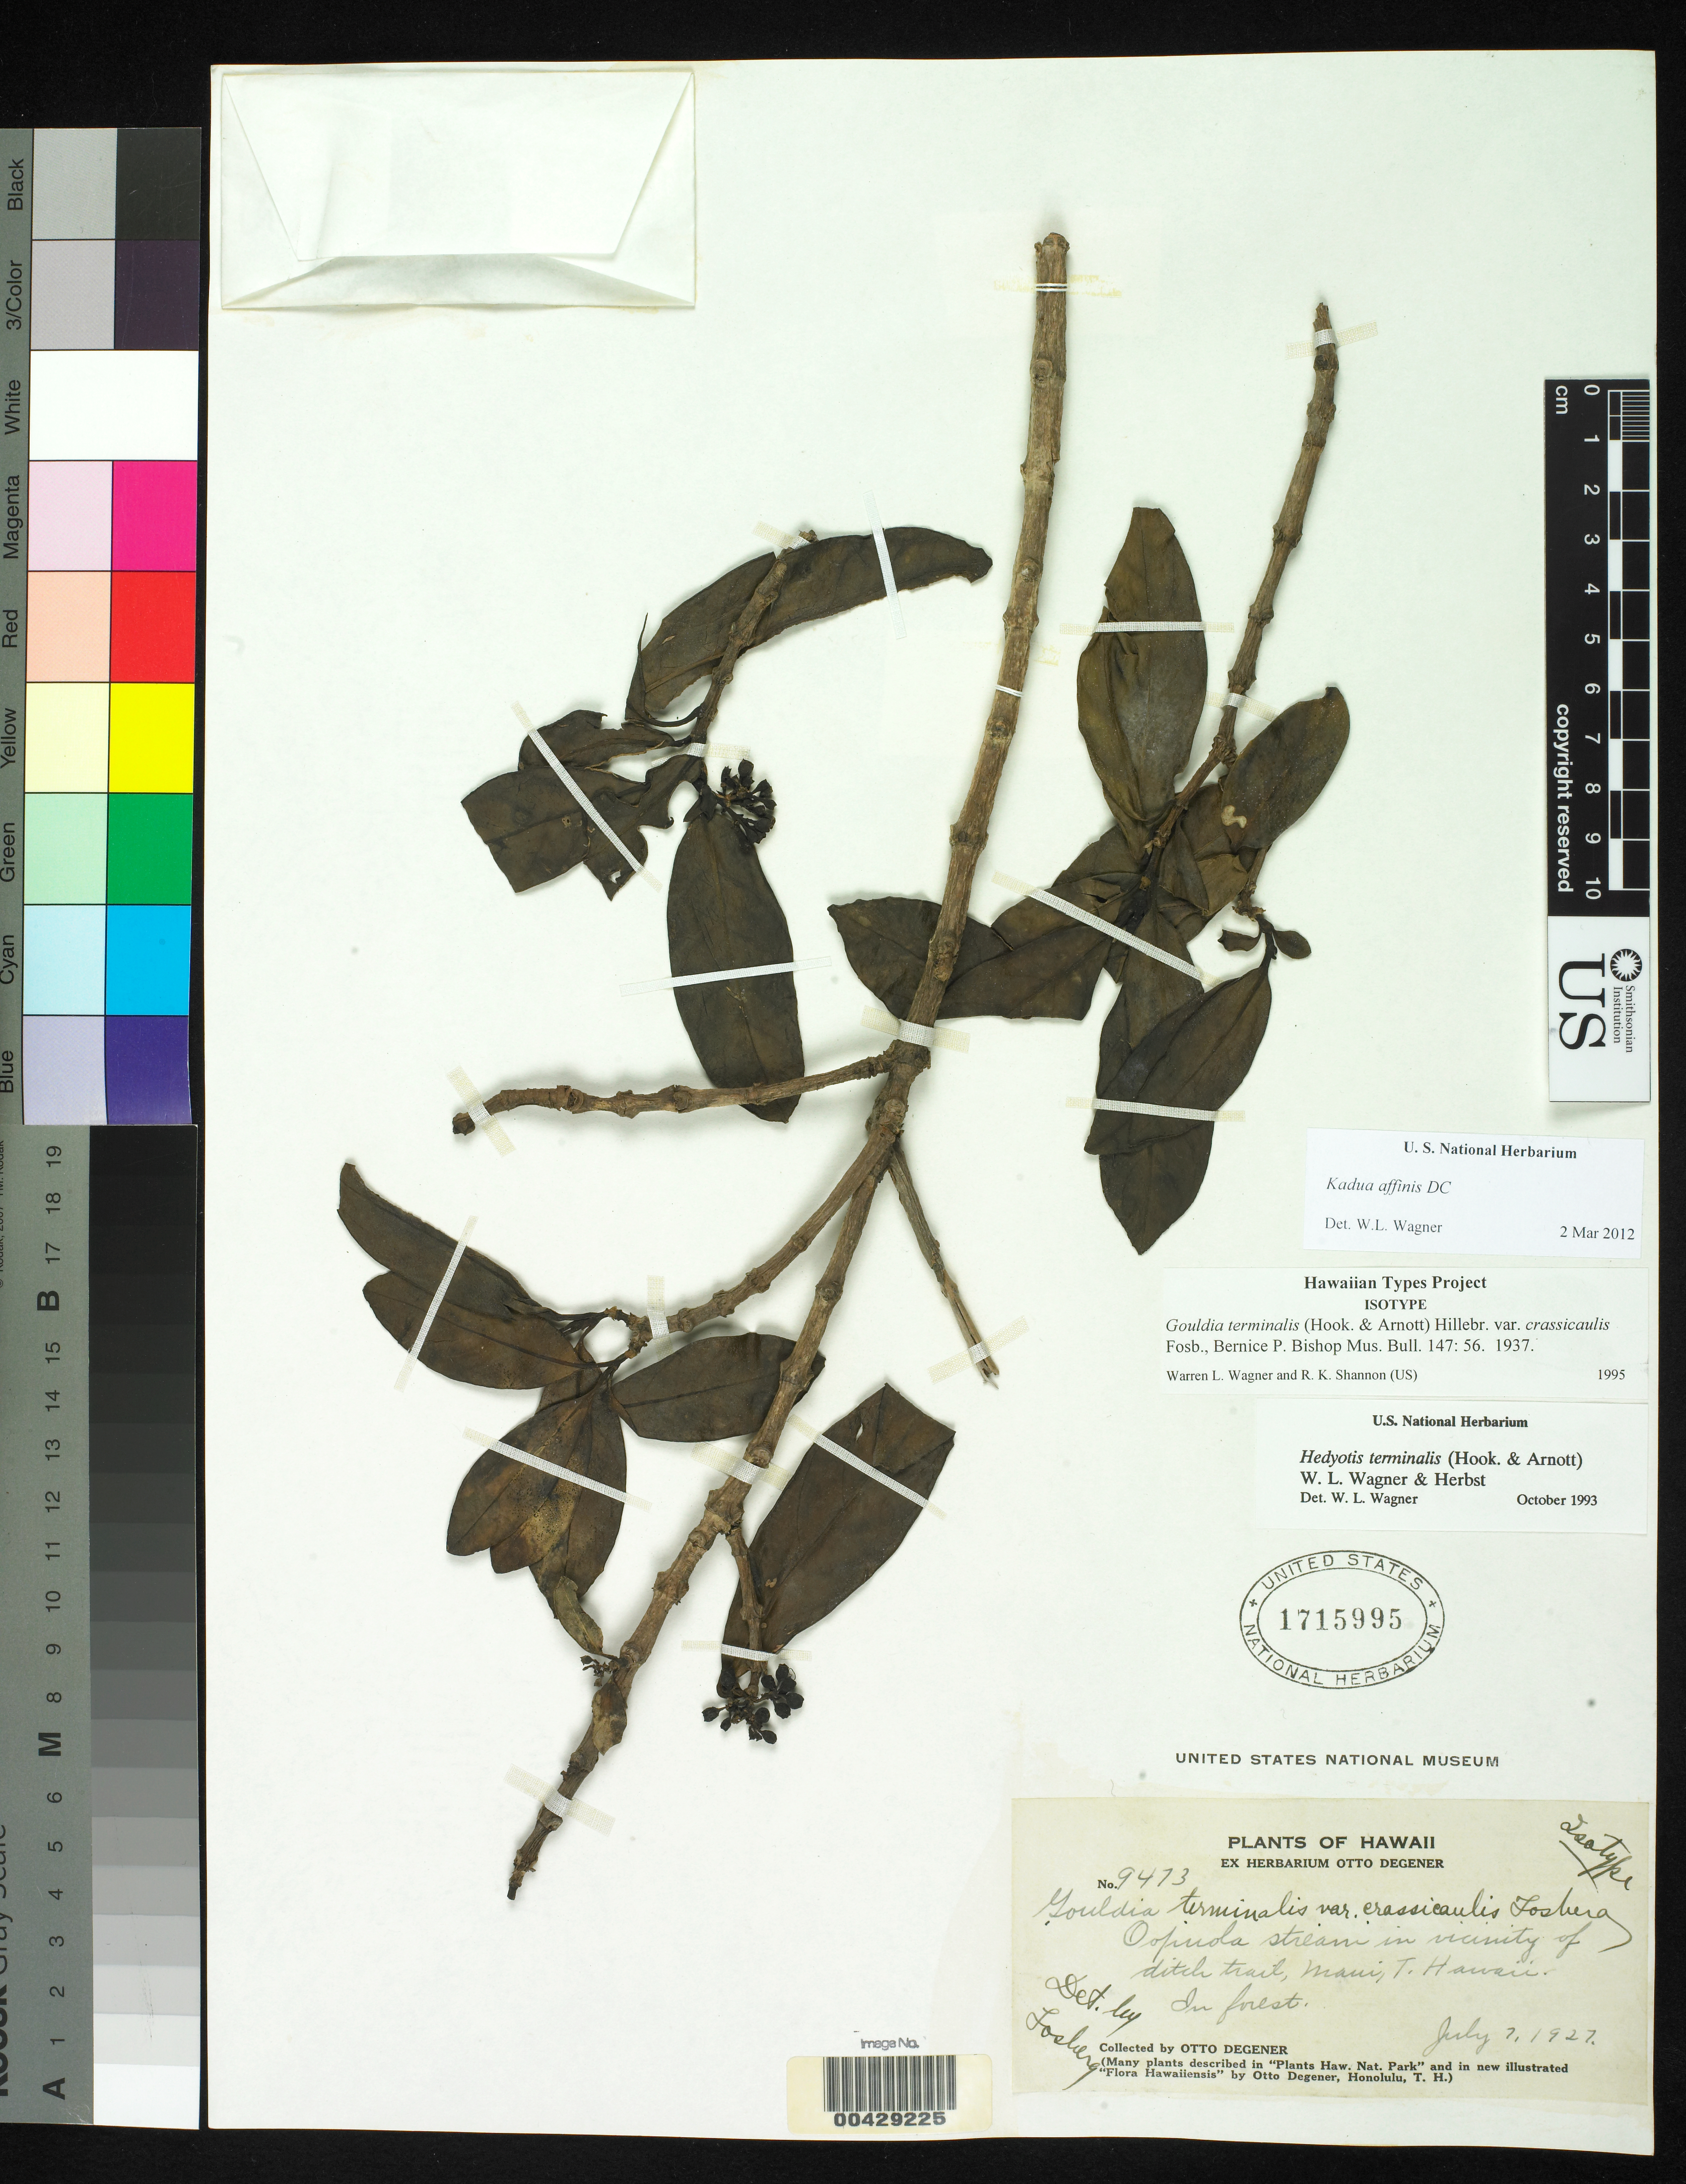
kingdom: Plantae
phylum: Tracheophyta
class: Magnoliopsida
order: Gentianales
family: Rubiaceae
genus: Gouldia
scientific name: Gouldia terminalis var. crassicaulis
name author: Fosberg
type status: Isotype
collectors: O. Degener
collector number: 9473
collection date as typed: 07 Jul 1927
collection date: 1927-07-07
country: United States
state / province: Hawaii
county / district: Maui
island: Maui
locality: Oopinola stream in vicinity of ditch trail.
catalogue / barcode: US 1715995